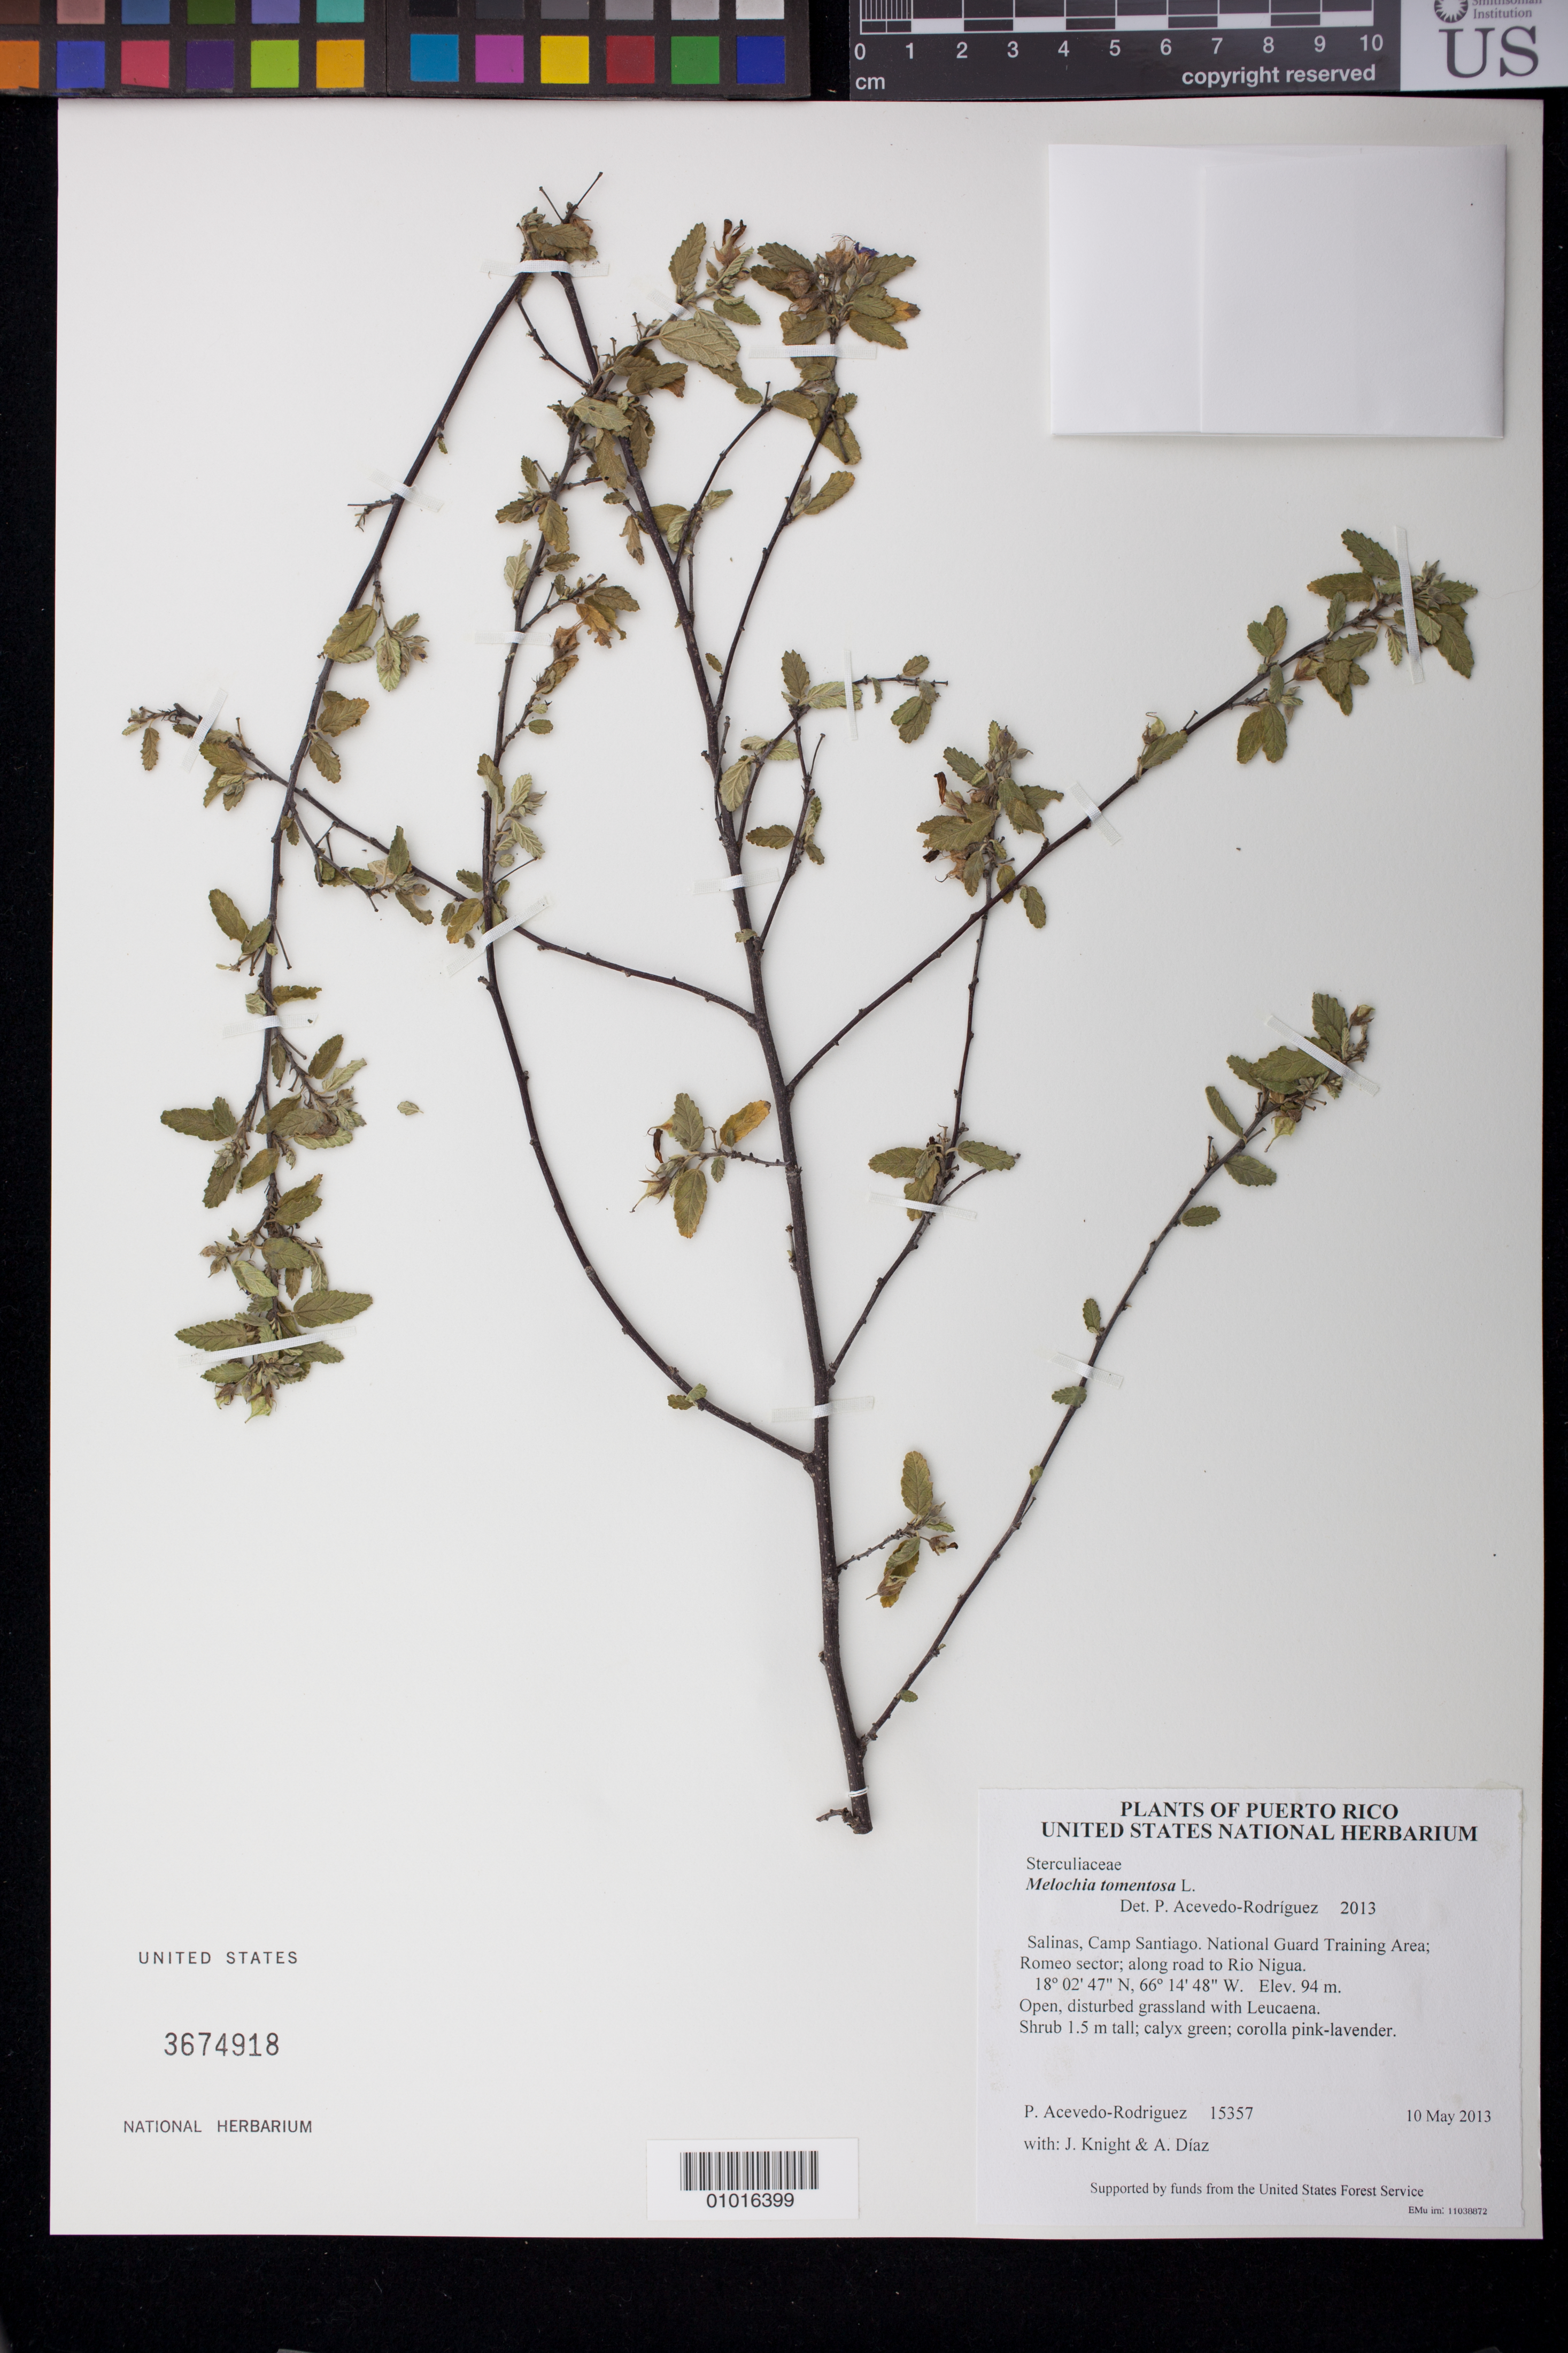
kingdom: Plantae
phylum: Tracheophyta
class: Magnoliopsida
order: Malvales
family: Malvaceae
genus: Melochia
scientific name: Melochia tomentosa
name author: L.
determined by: Acevedo-Rodríguez, P., (BOT), Smithsonian Institution - National Museum of Natural History (UNITED STATES)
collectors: P. Acevedo-Rodr., J. Knight & A. Díaz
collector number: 15357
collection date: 2013-05-10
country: Puerto Rico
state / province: Salinas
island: Puerto Rico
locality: Camp Santiago. National Guard Training Area; Romeo sector; along road to Rio Nigua.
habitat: Open, disturbed grassland with Leucaena.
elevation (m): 94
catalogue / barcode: US 3674918